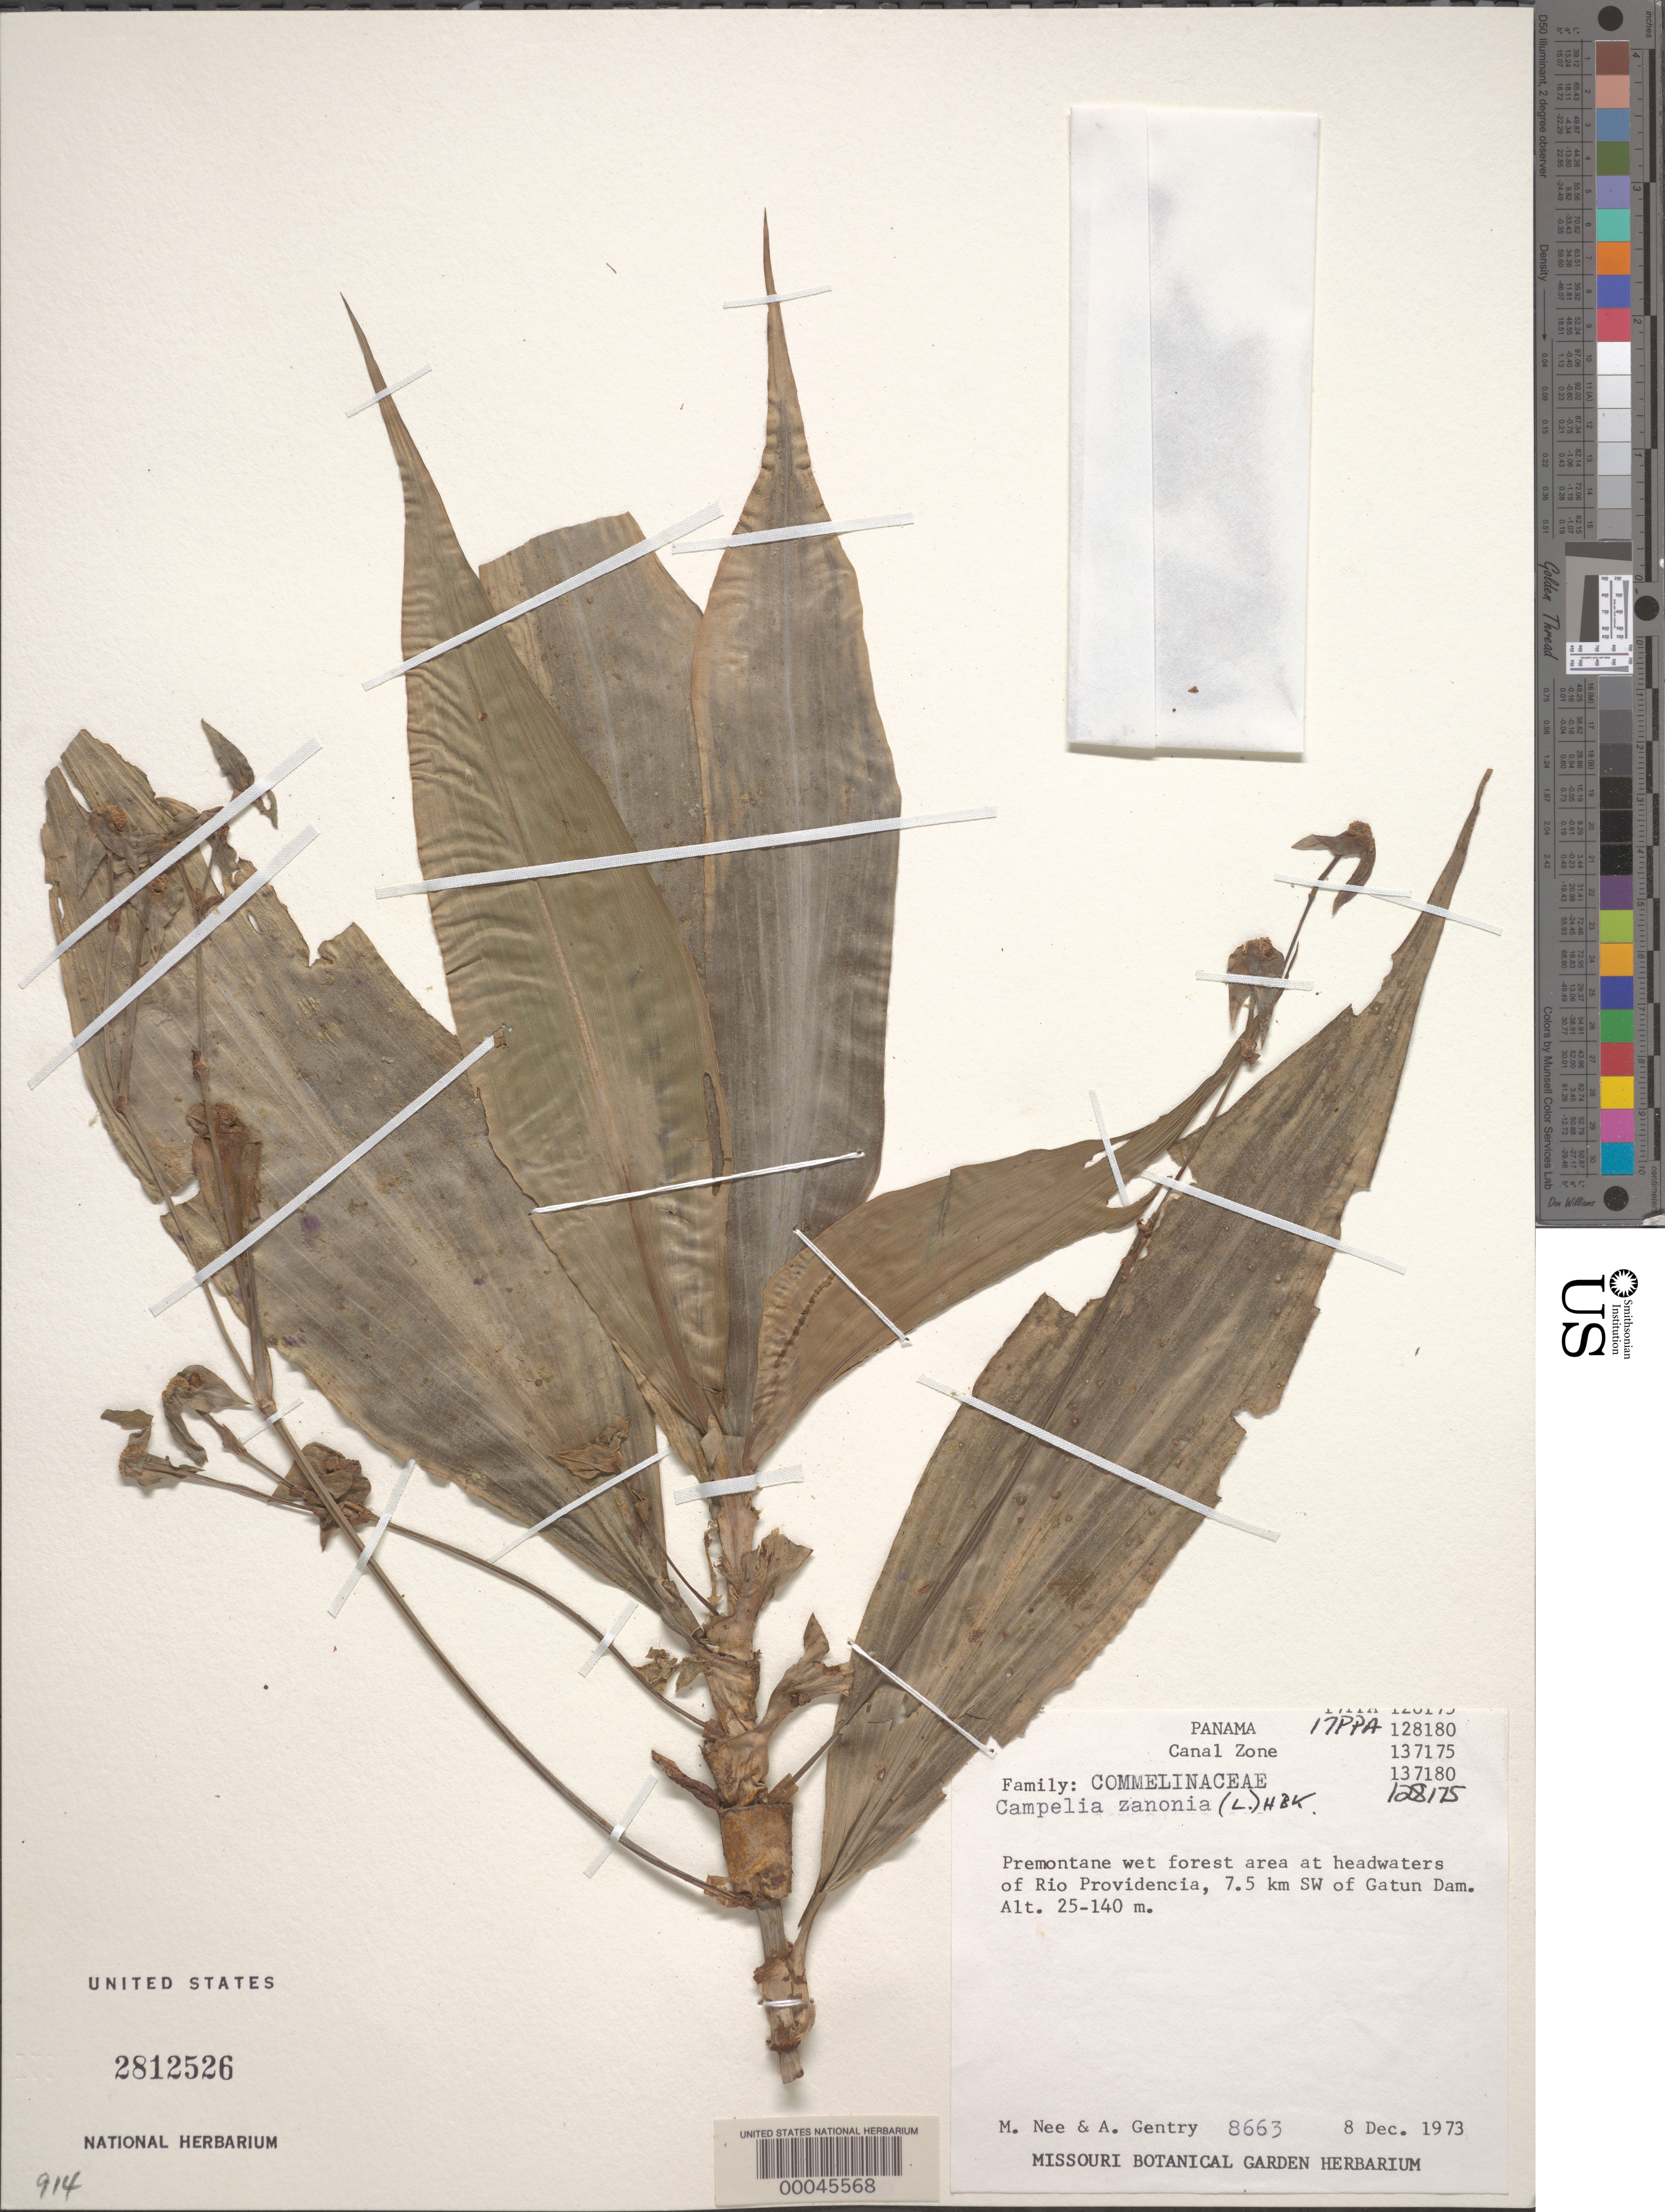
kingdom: Plantae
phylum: Tracheophyta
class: Liliopsida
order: Commelinales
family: Commelinaceae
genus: Tradescantia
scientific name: Tradescantia zanonia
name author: (L.) Sw.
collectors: M. Nee & A. H. Gentry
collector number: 8663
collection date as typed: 08 Dec 1973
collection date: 1973-12-08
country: Panama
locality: SW of Gatun Dam, headwaters of Rio Providencia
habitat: Premontane wet forest area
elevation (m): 25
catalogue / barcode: US 2812526